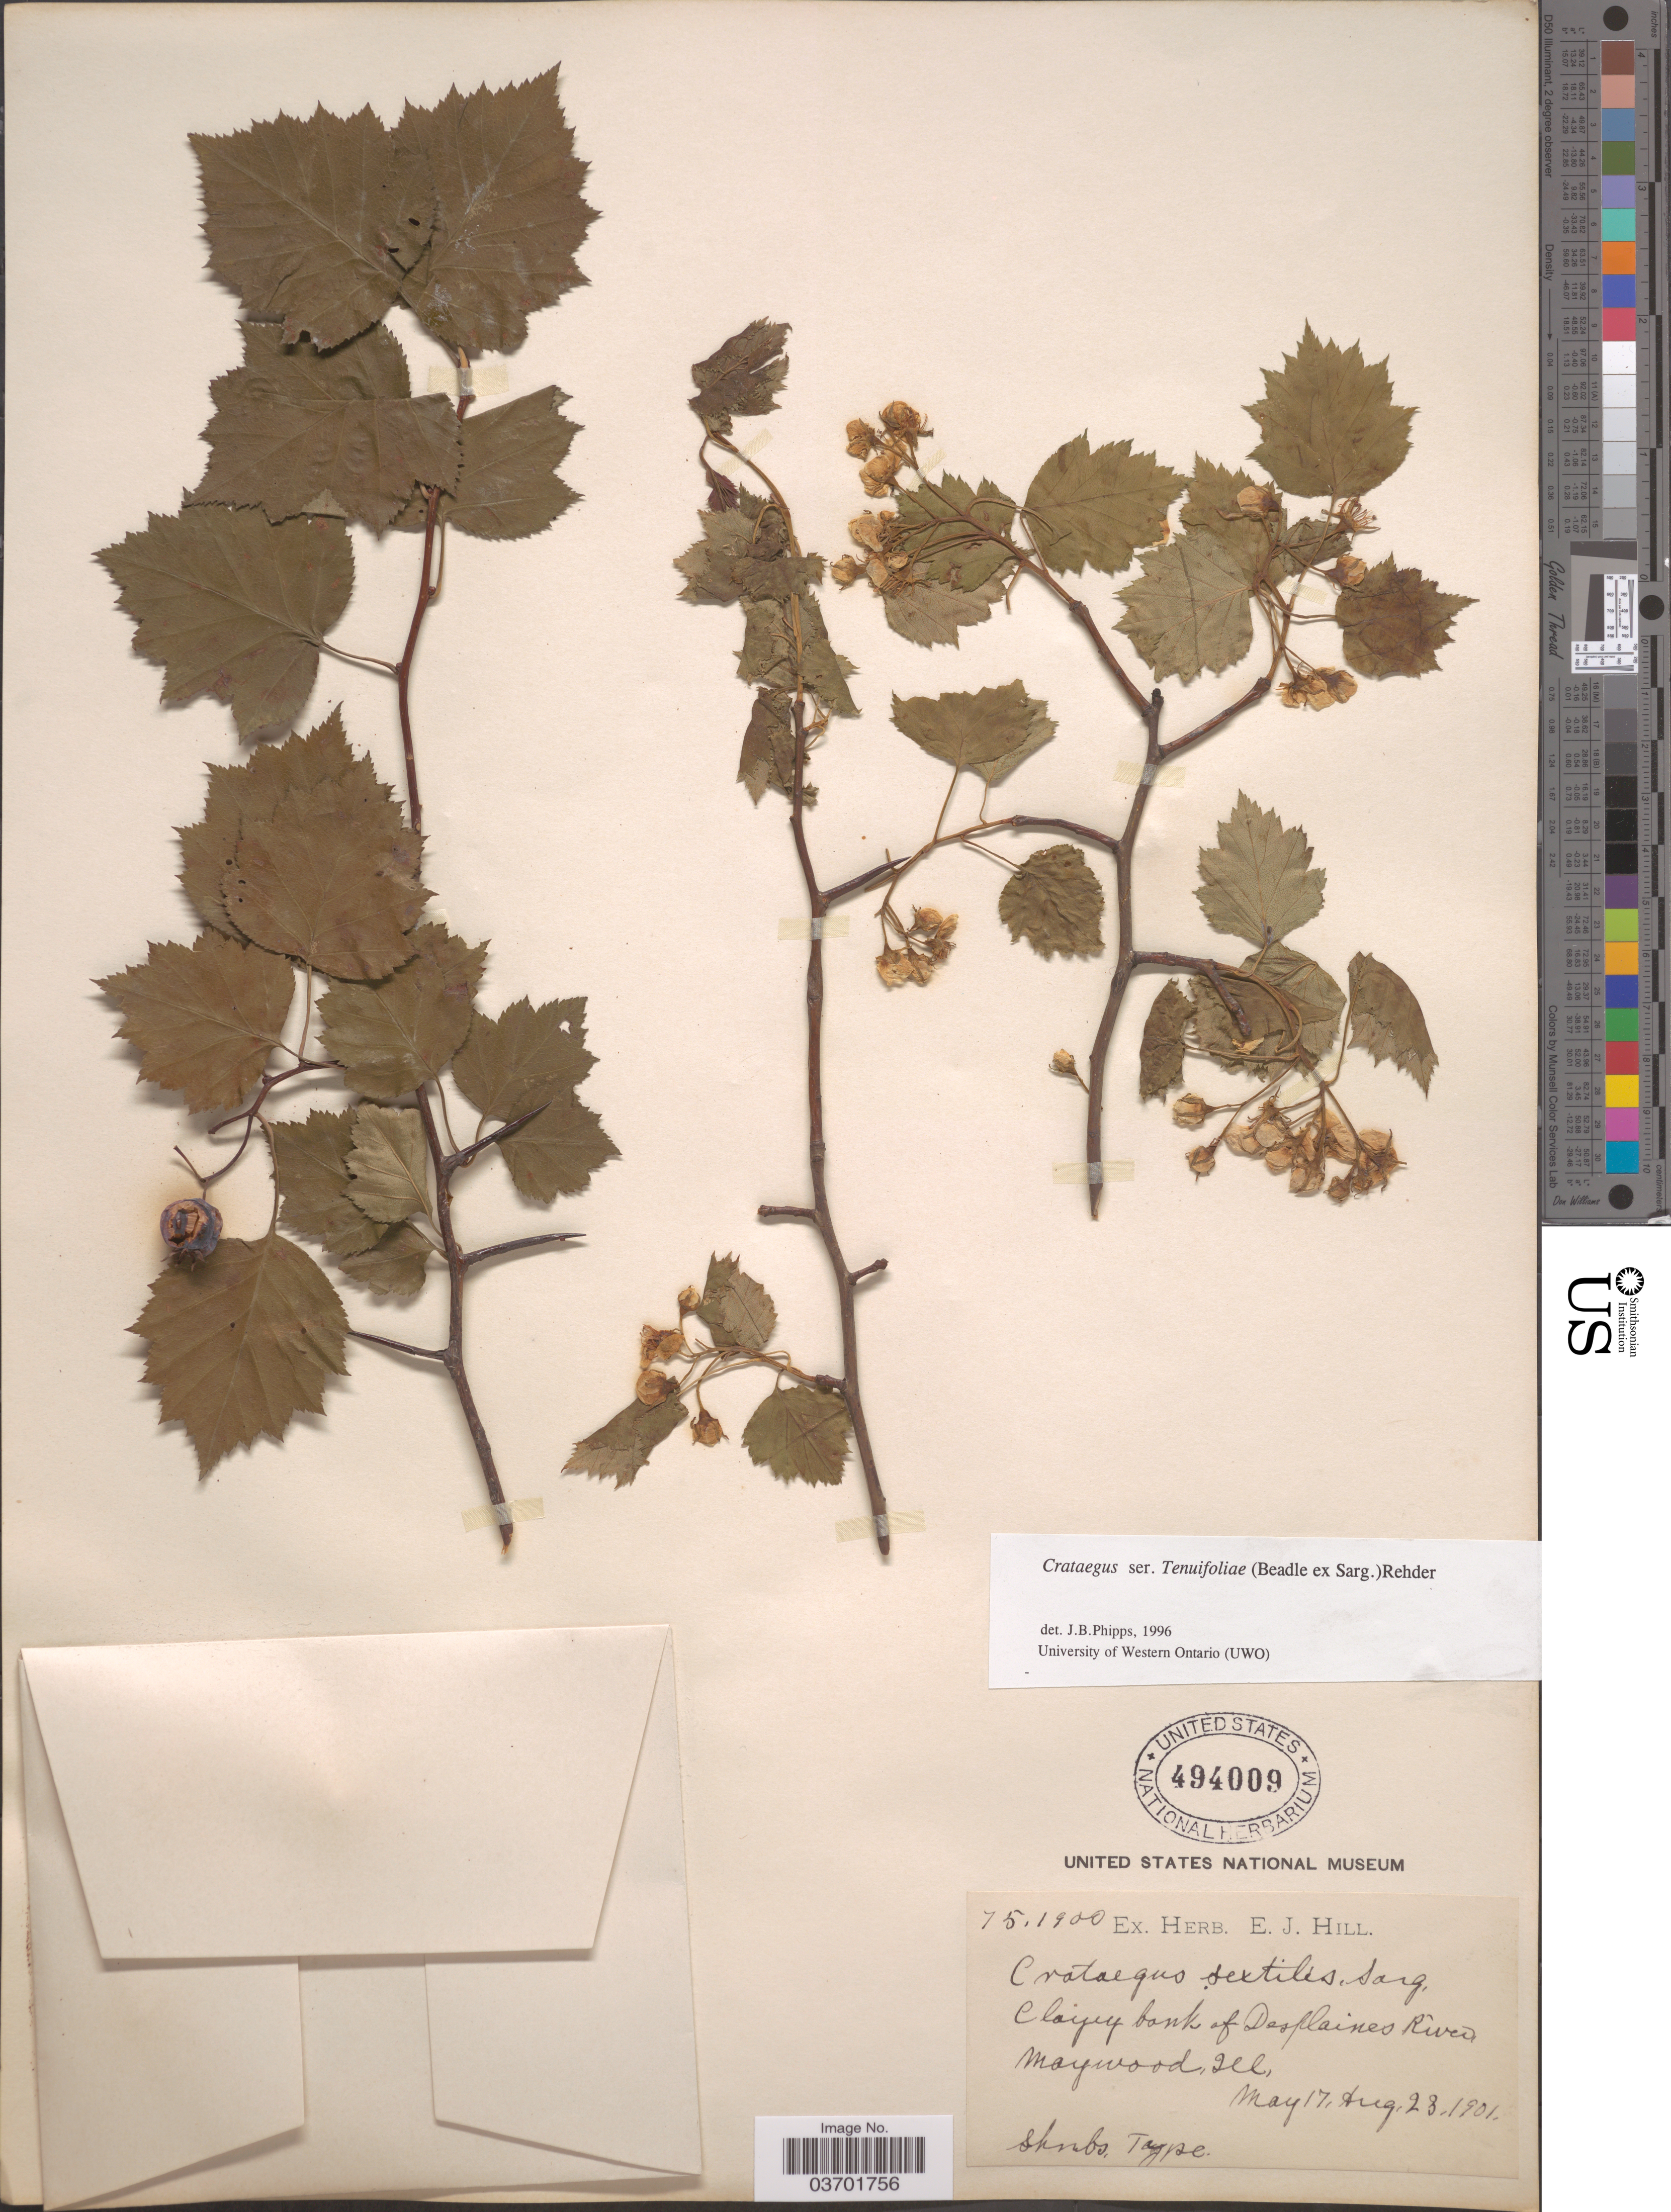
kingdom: Plantae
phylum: Tracheophyta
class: Magnoliopsida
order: Rosales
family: Rosaceae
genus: Crataegus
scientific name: Crataegus sextilis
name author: Sarg.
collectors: Ex herb. E. J. Hill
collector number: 751900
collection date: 1901-05-17/1901-08-23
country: United States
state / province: Illinois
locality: Desplaines River, Maywood.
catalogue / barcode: US 494009